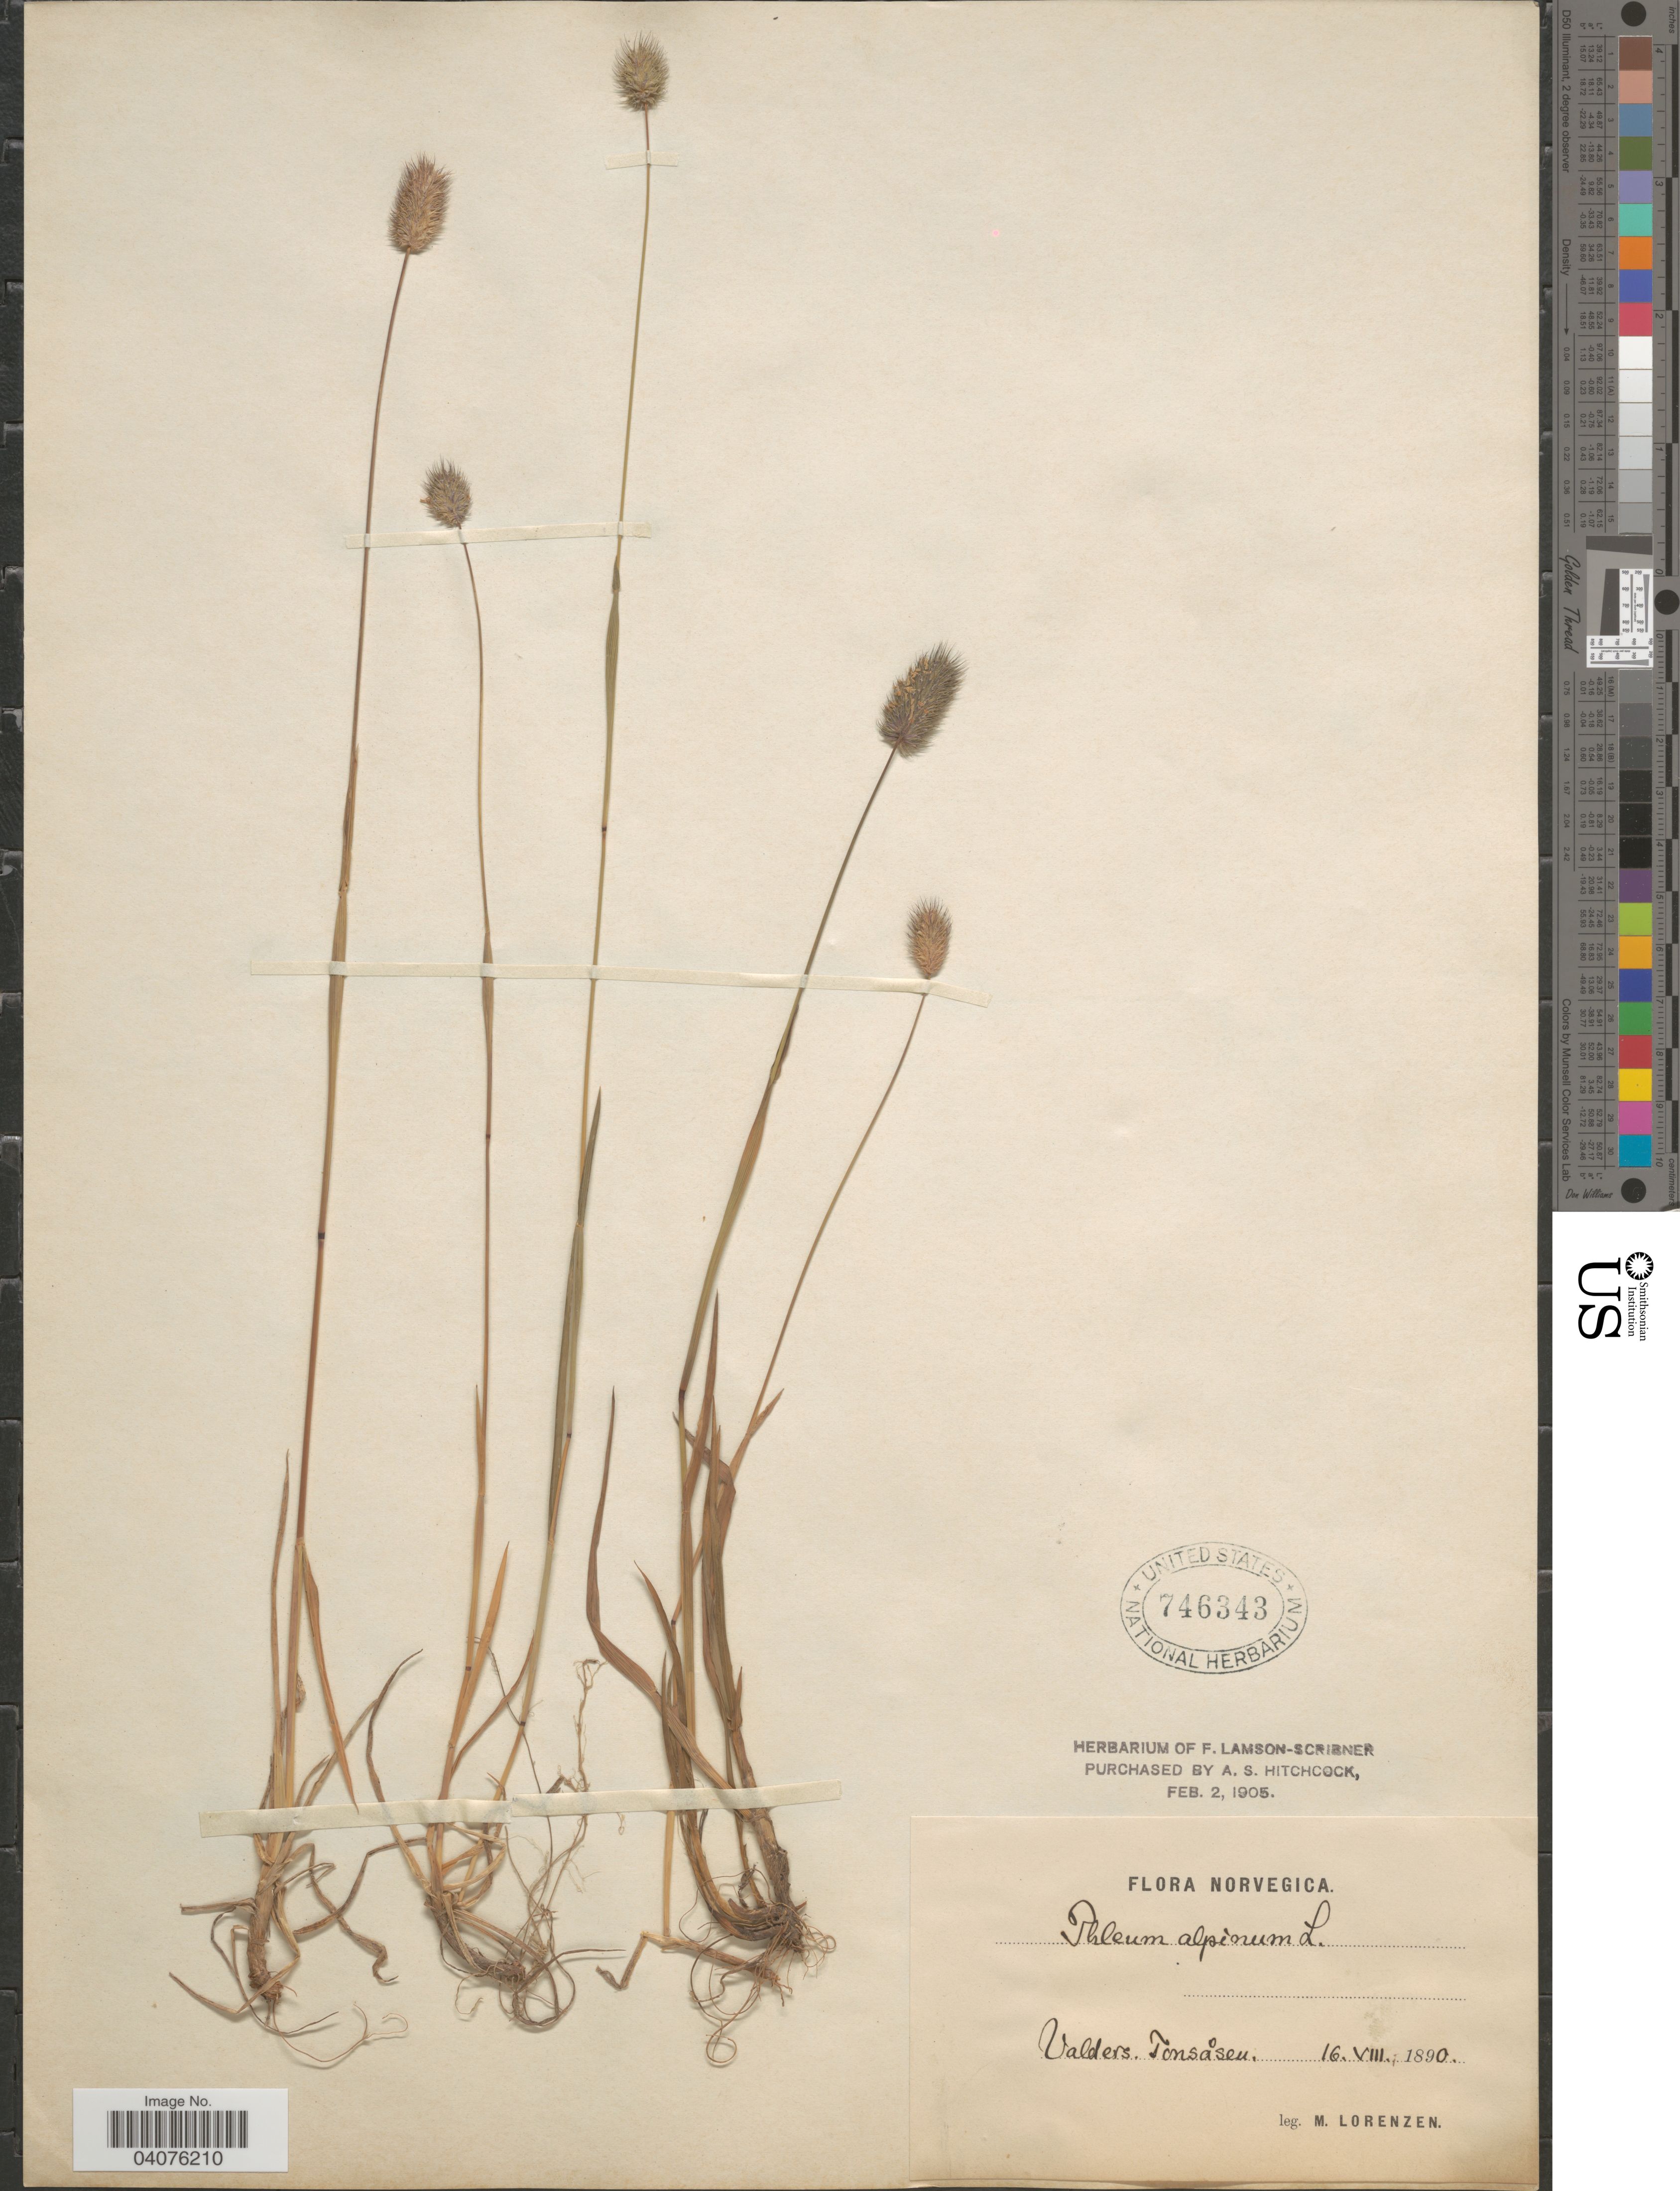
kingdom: Plantae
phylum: Tracheophyta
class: Liliopsida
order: Poales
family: Poaceae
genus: Phleum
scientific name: Phleum alpinum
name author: L.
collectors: M. Lorenzen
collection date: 1890-08-16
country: Norway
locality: Valders. Tonsåseu.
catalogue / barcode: US 746343